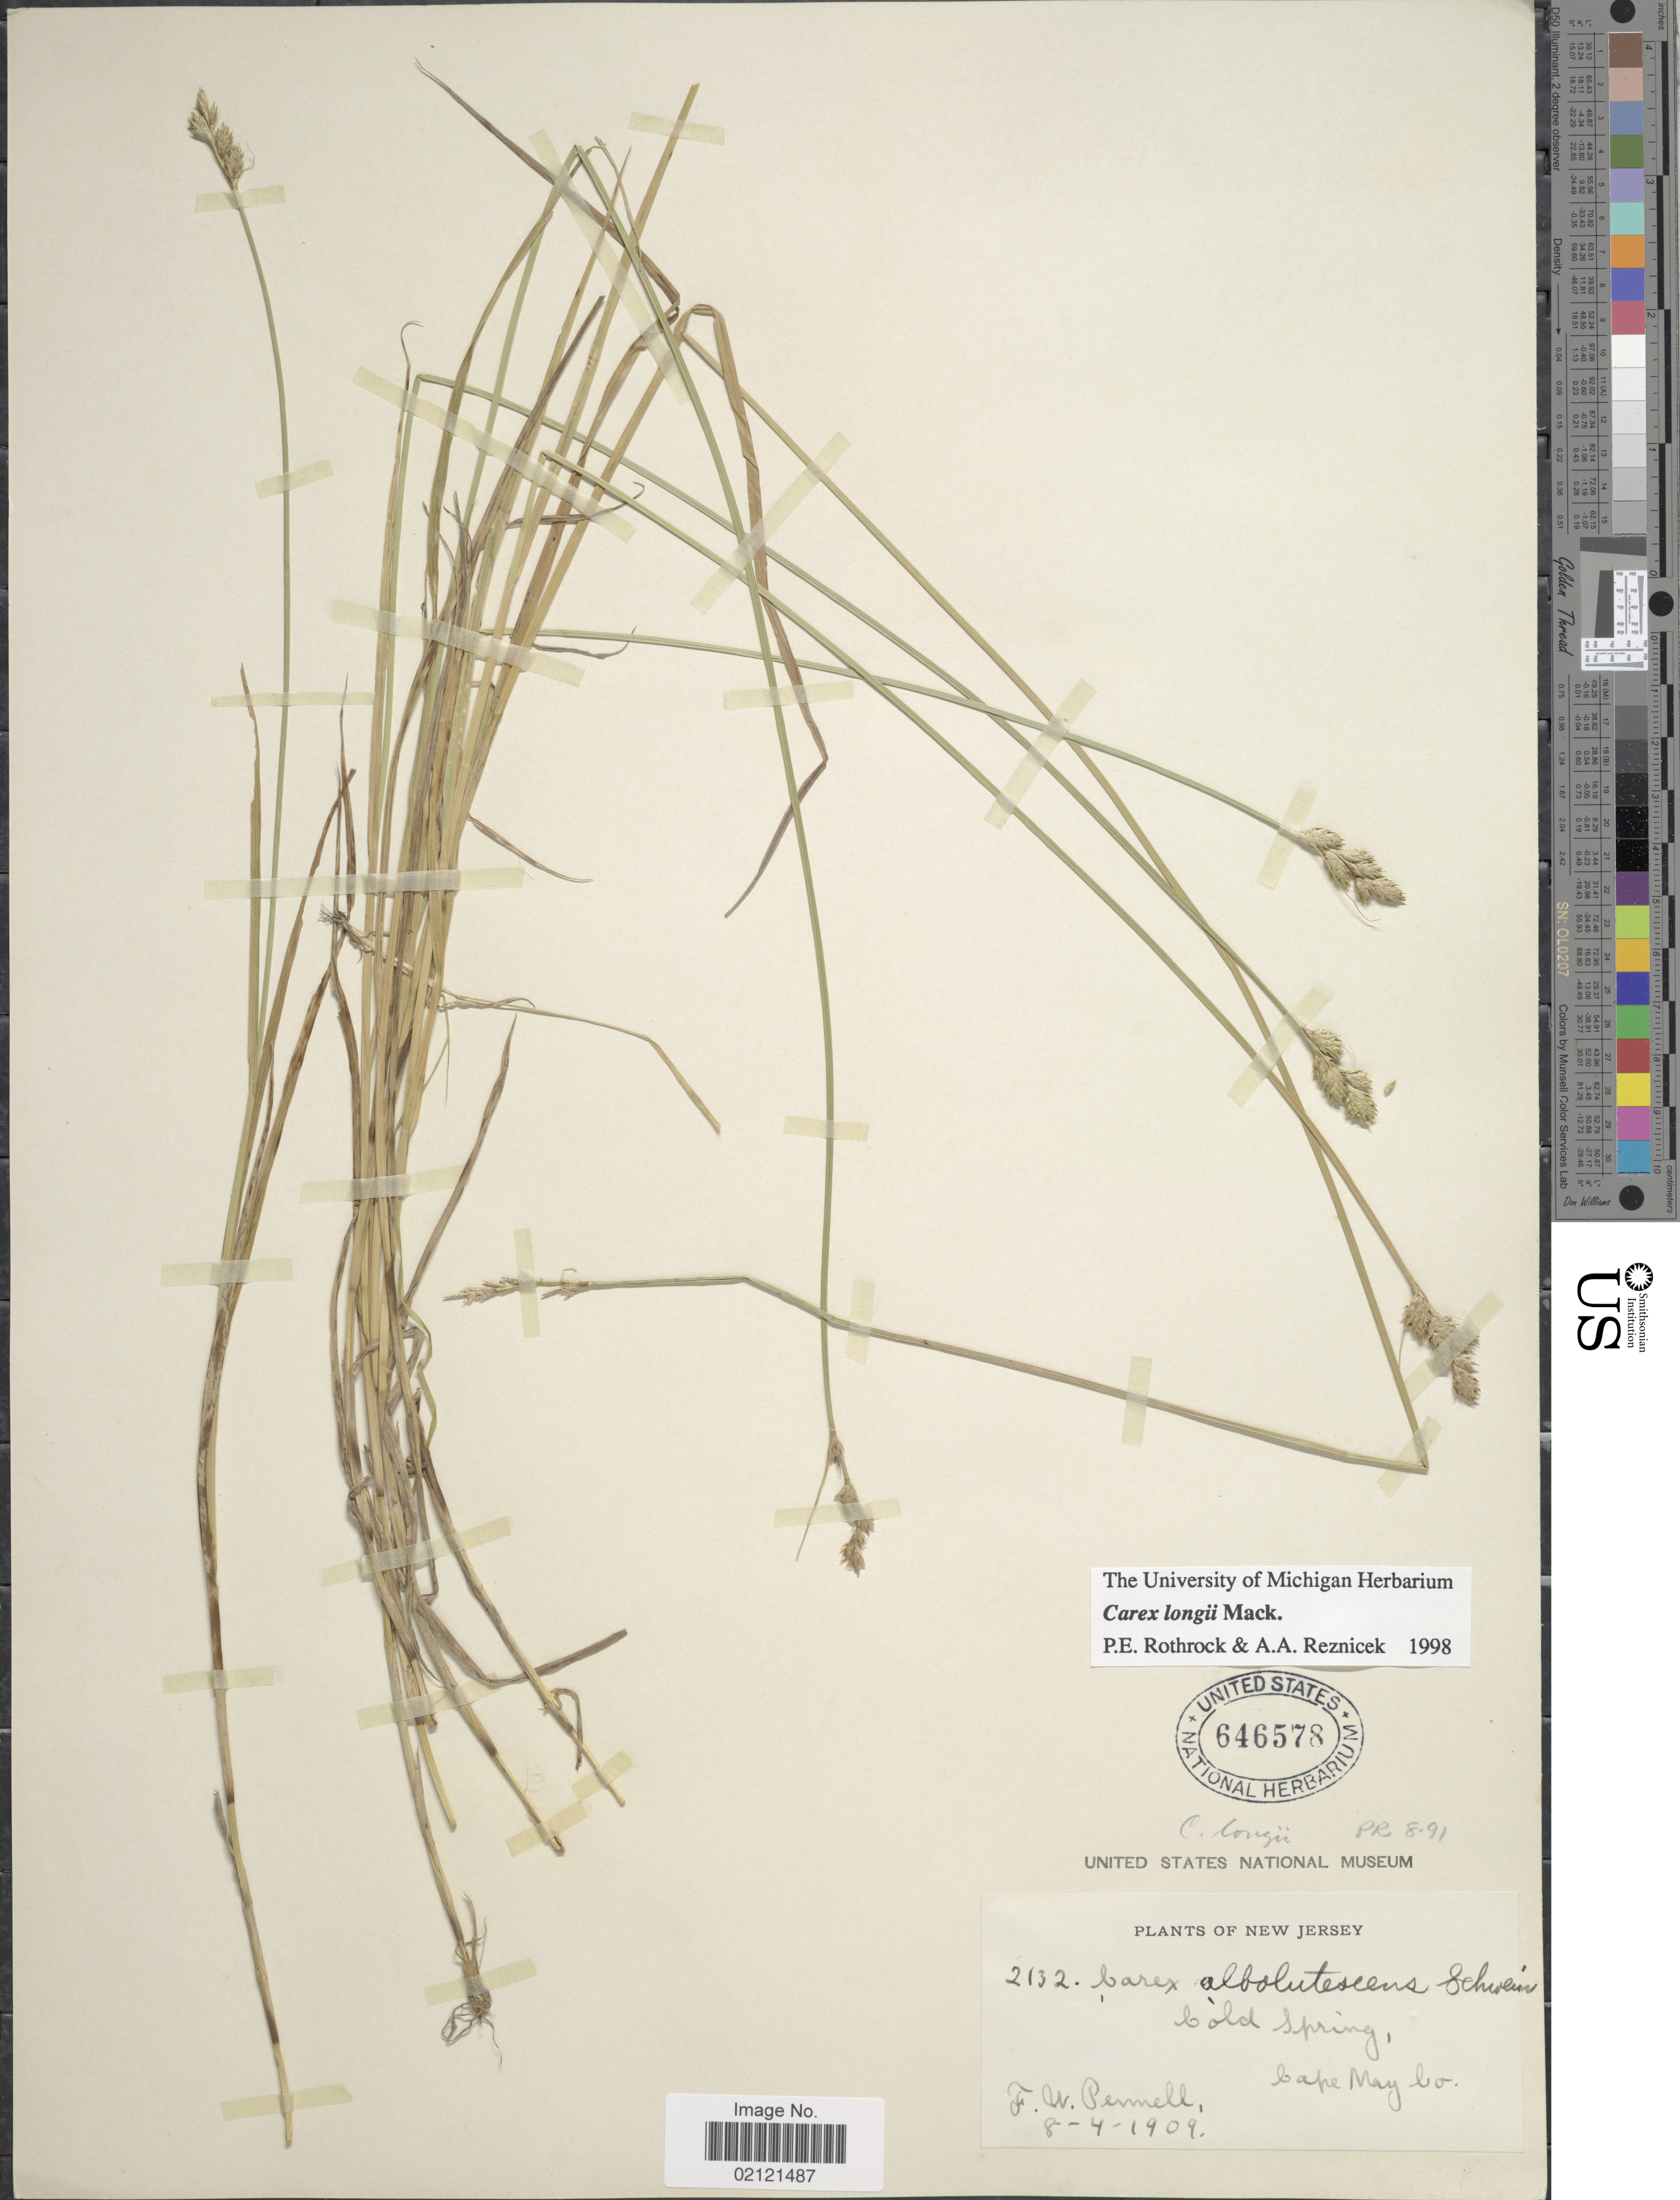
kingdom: Plantae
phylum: Tracheophyta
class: Liliopsida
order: Poales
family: Cyperaceae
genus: Carex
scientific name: Carex longii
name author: Mack.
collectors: F. W. Pennell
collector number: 2132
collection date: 1909-08-04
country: United States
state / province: New Jersey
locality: Cold Spring, Cape May Co.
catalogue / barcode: US 646578